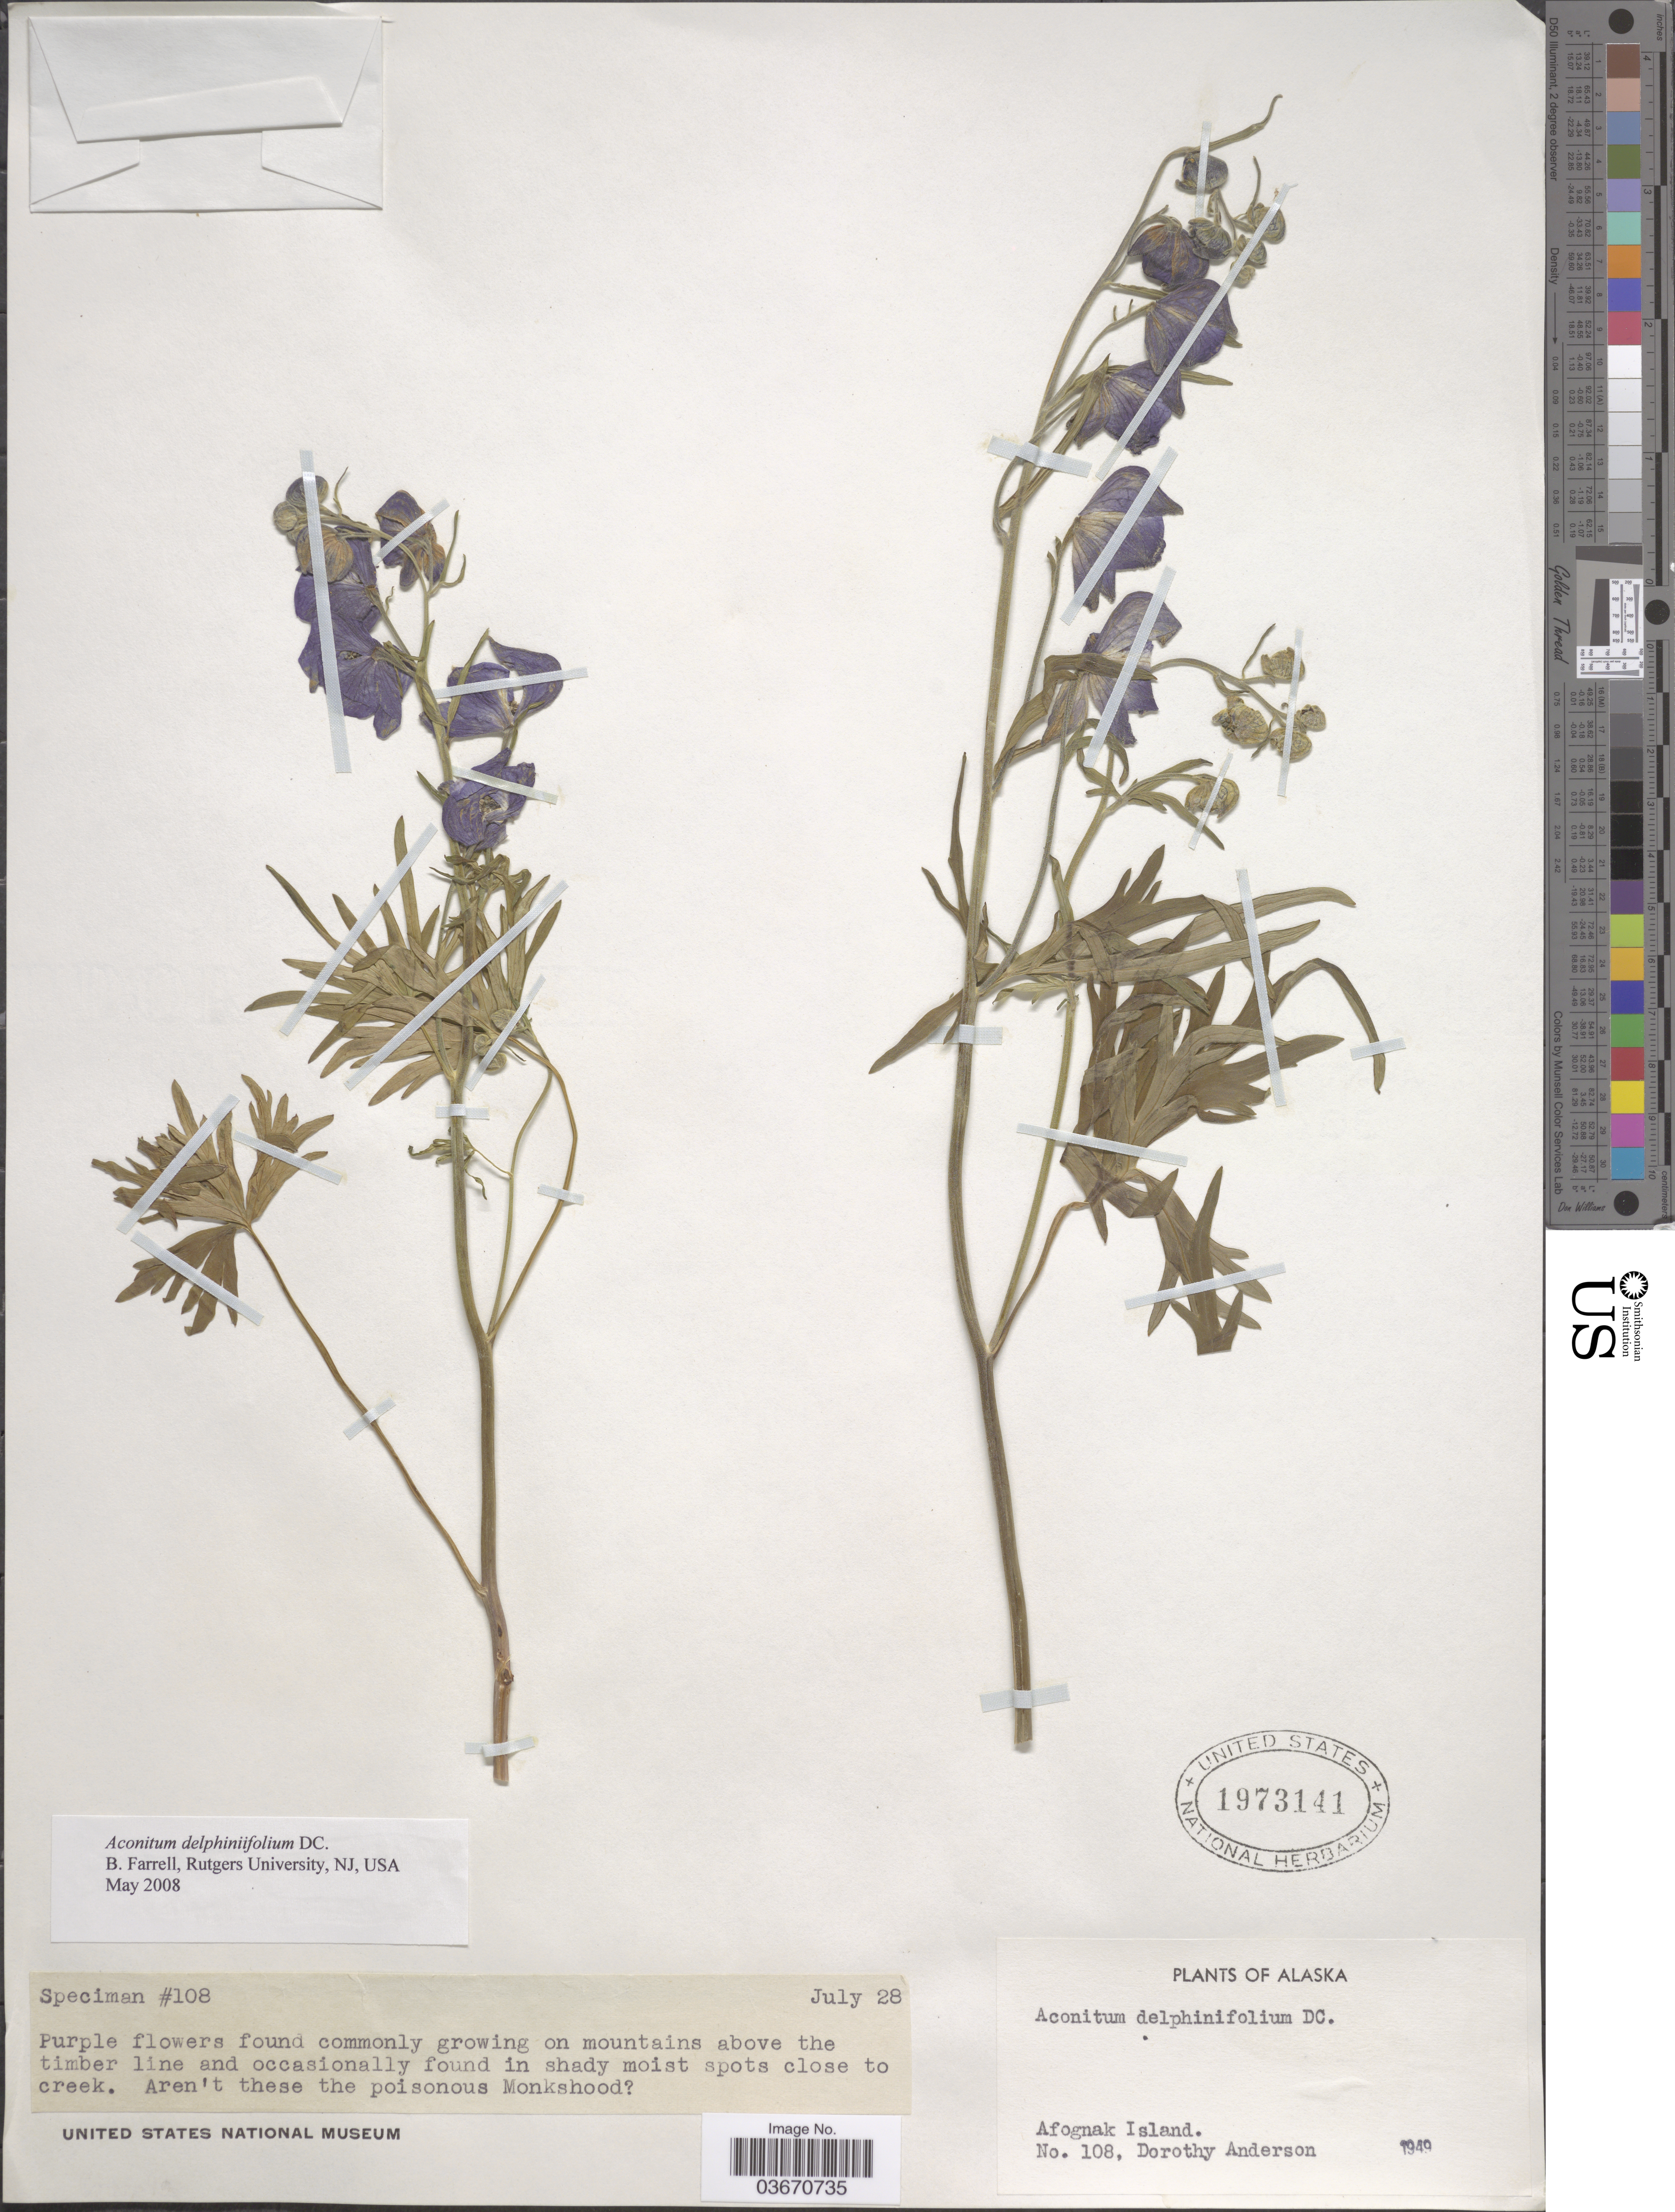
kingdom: Plantae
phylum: Tracheophyta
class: Magnoliopsida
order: Ranunculales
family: Ranunculaceae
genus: Aconitum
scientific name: Aconitum delphinifolium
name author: DC.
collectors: D. Anderson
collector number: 108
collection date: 1949-07-28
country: United States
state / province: Alaska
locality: Afognak Island.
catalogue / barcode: US 1973141